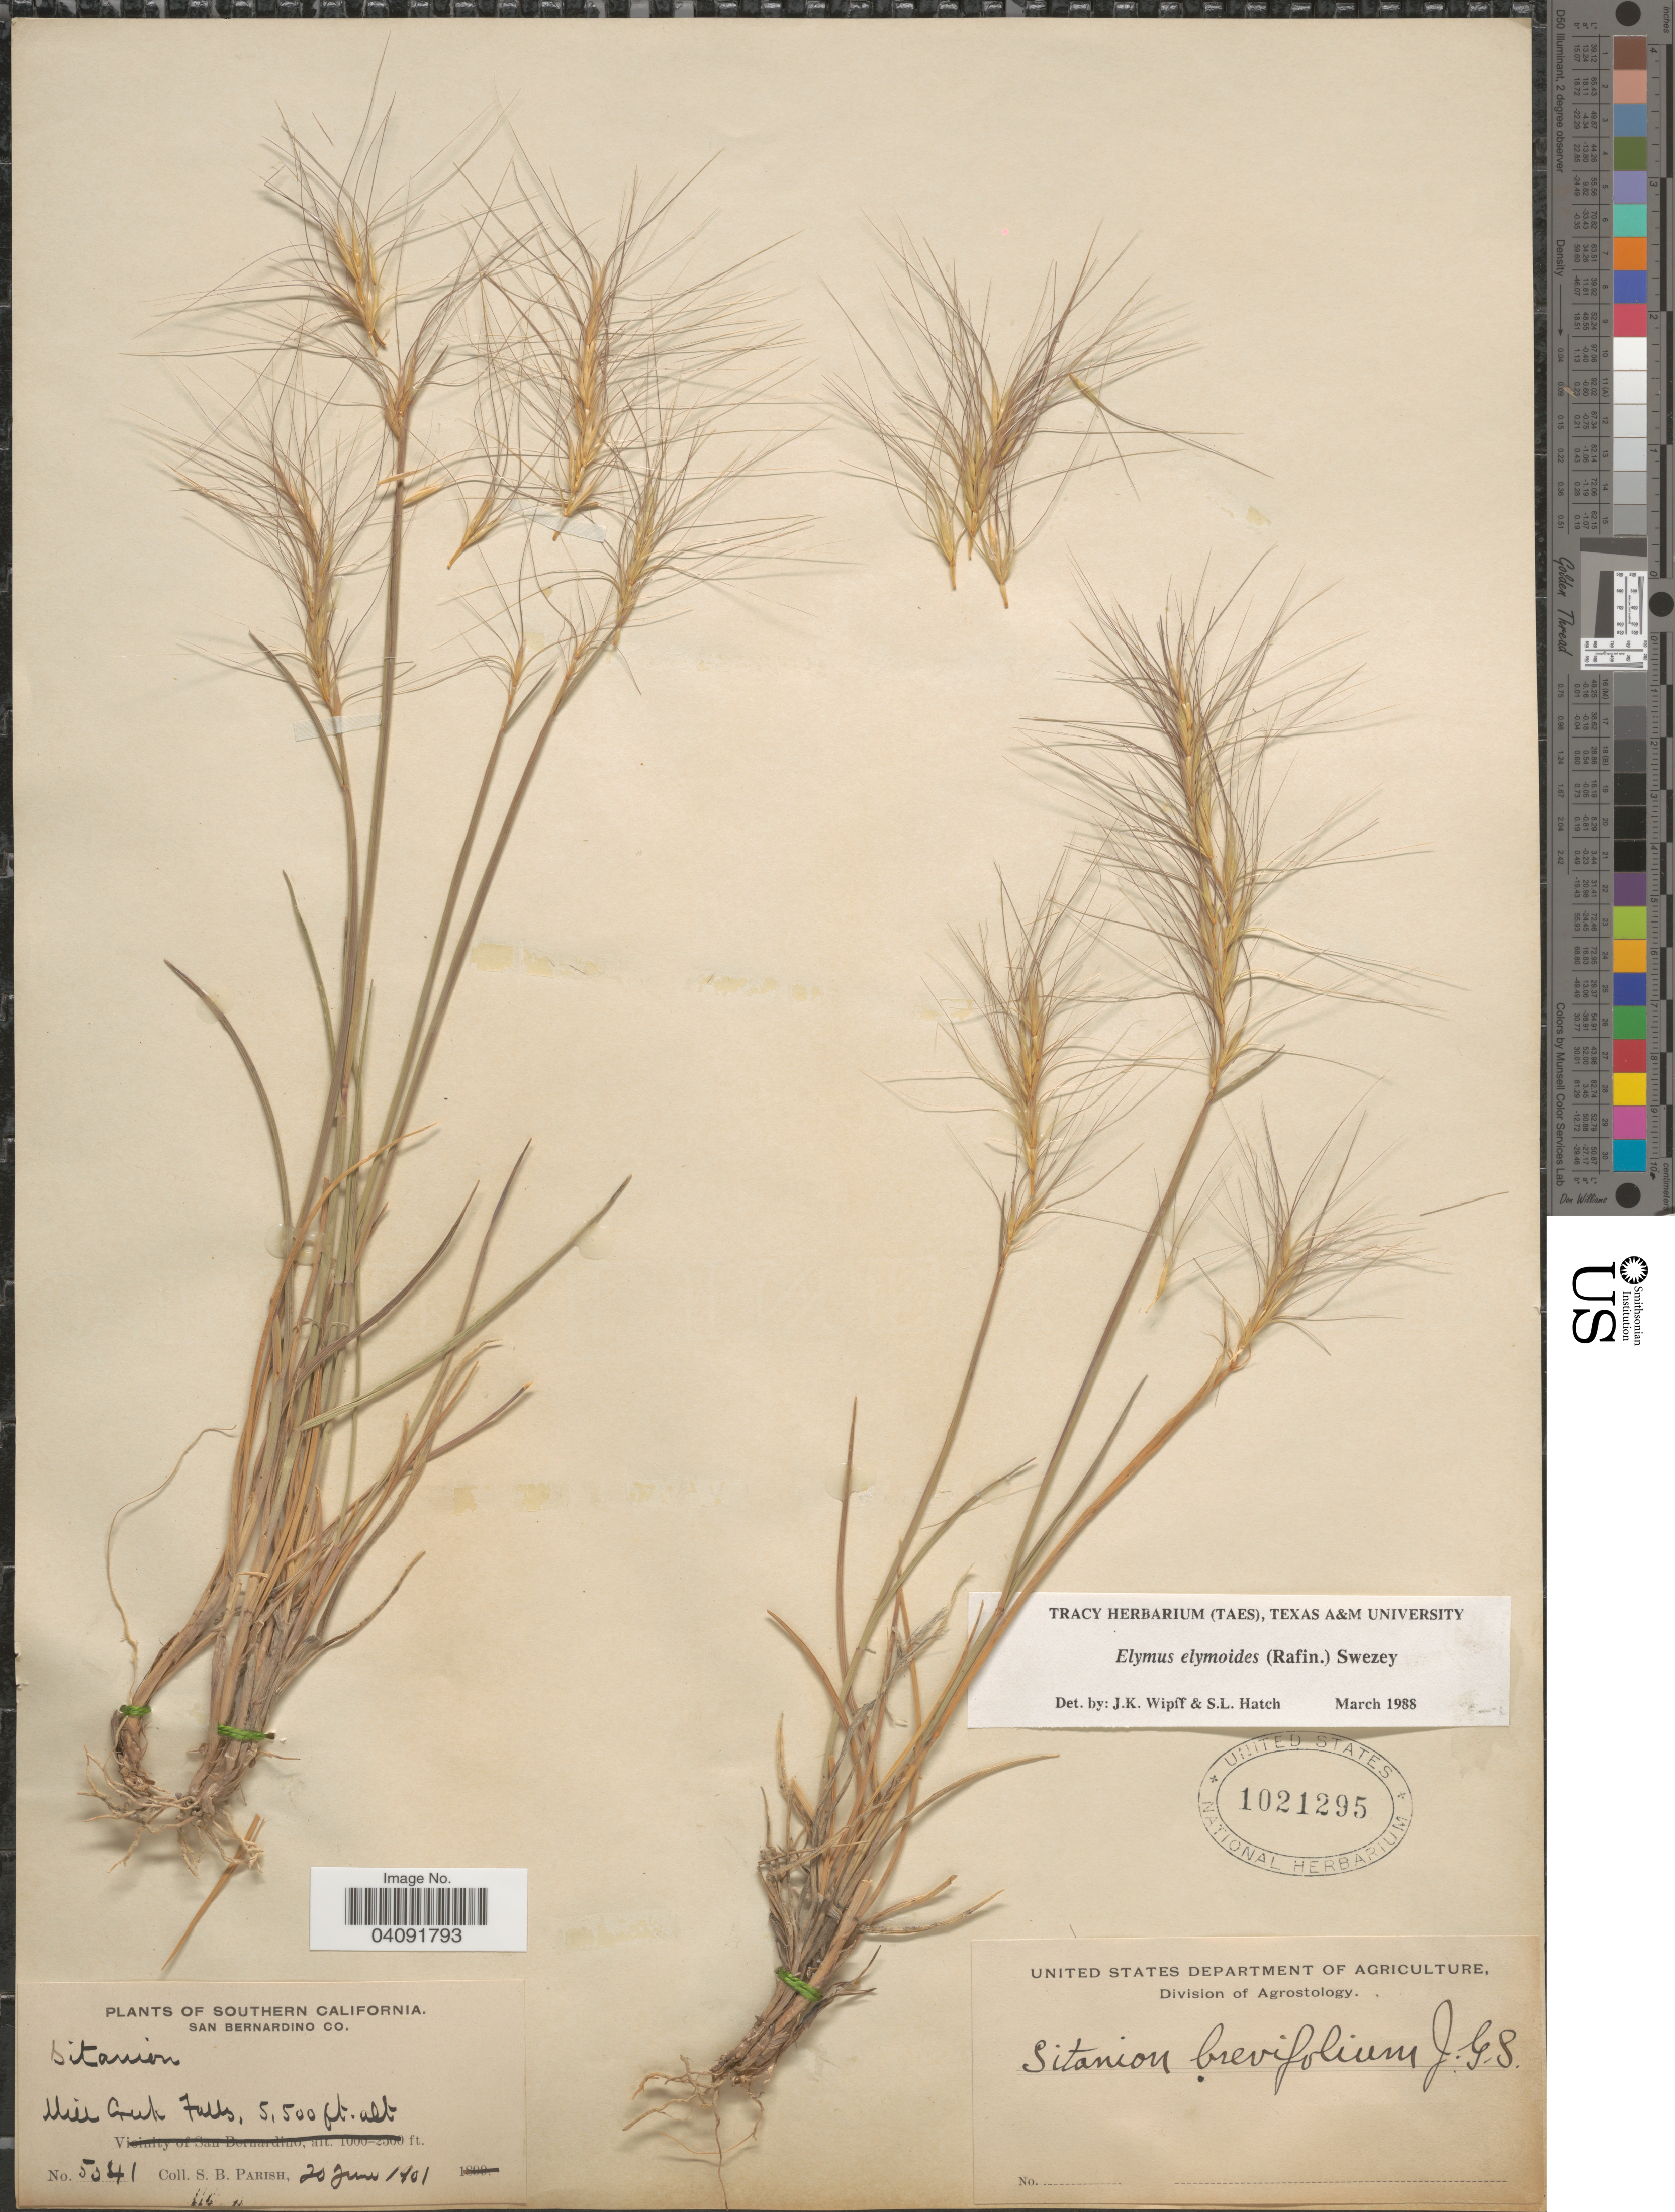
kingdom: Plantae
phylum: Tracheophyta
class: Liliopsida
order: Poales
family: Poaceae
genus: Elymus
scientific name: Elymus elymoides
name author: (Raf.) Swezey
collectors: S. B. Parish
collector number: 5041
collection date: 1901-06-20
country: United States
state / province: California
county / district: San Bernardino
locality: Southern California. San Bernardino Co. Mill Creek Falls.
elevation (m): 1676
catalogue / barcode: US 1021295